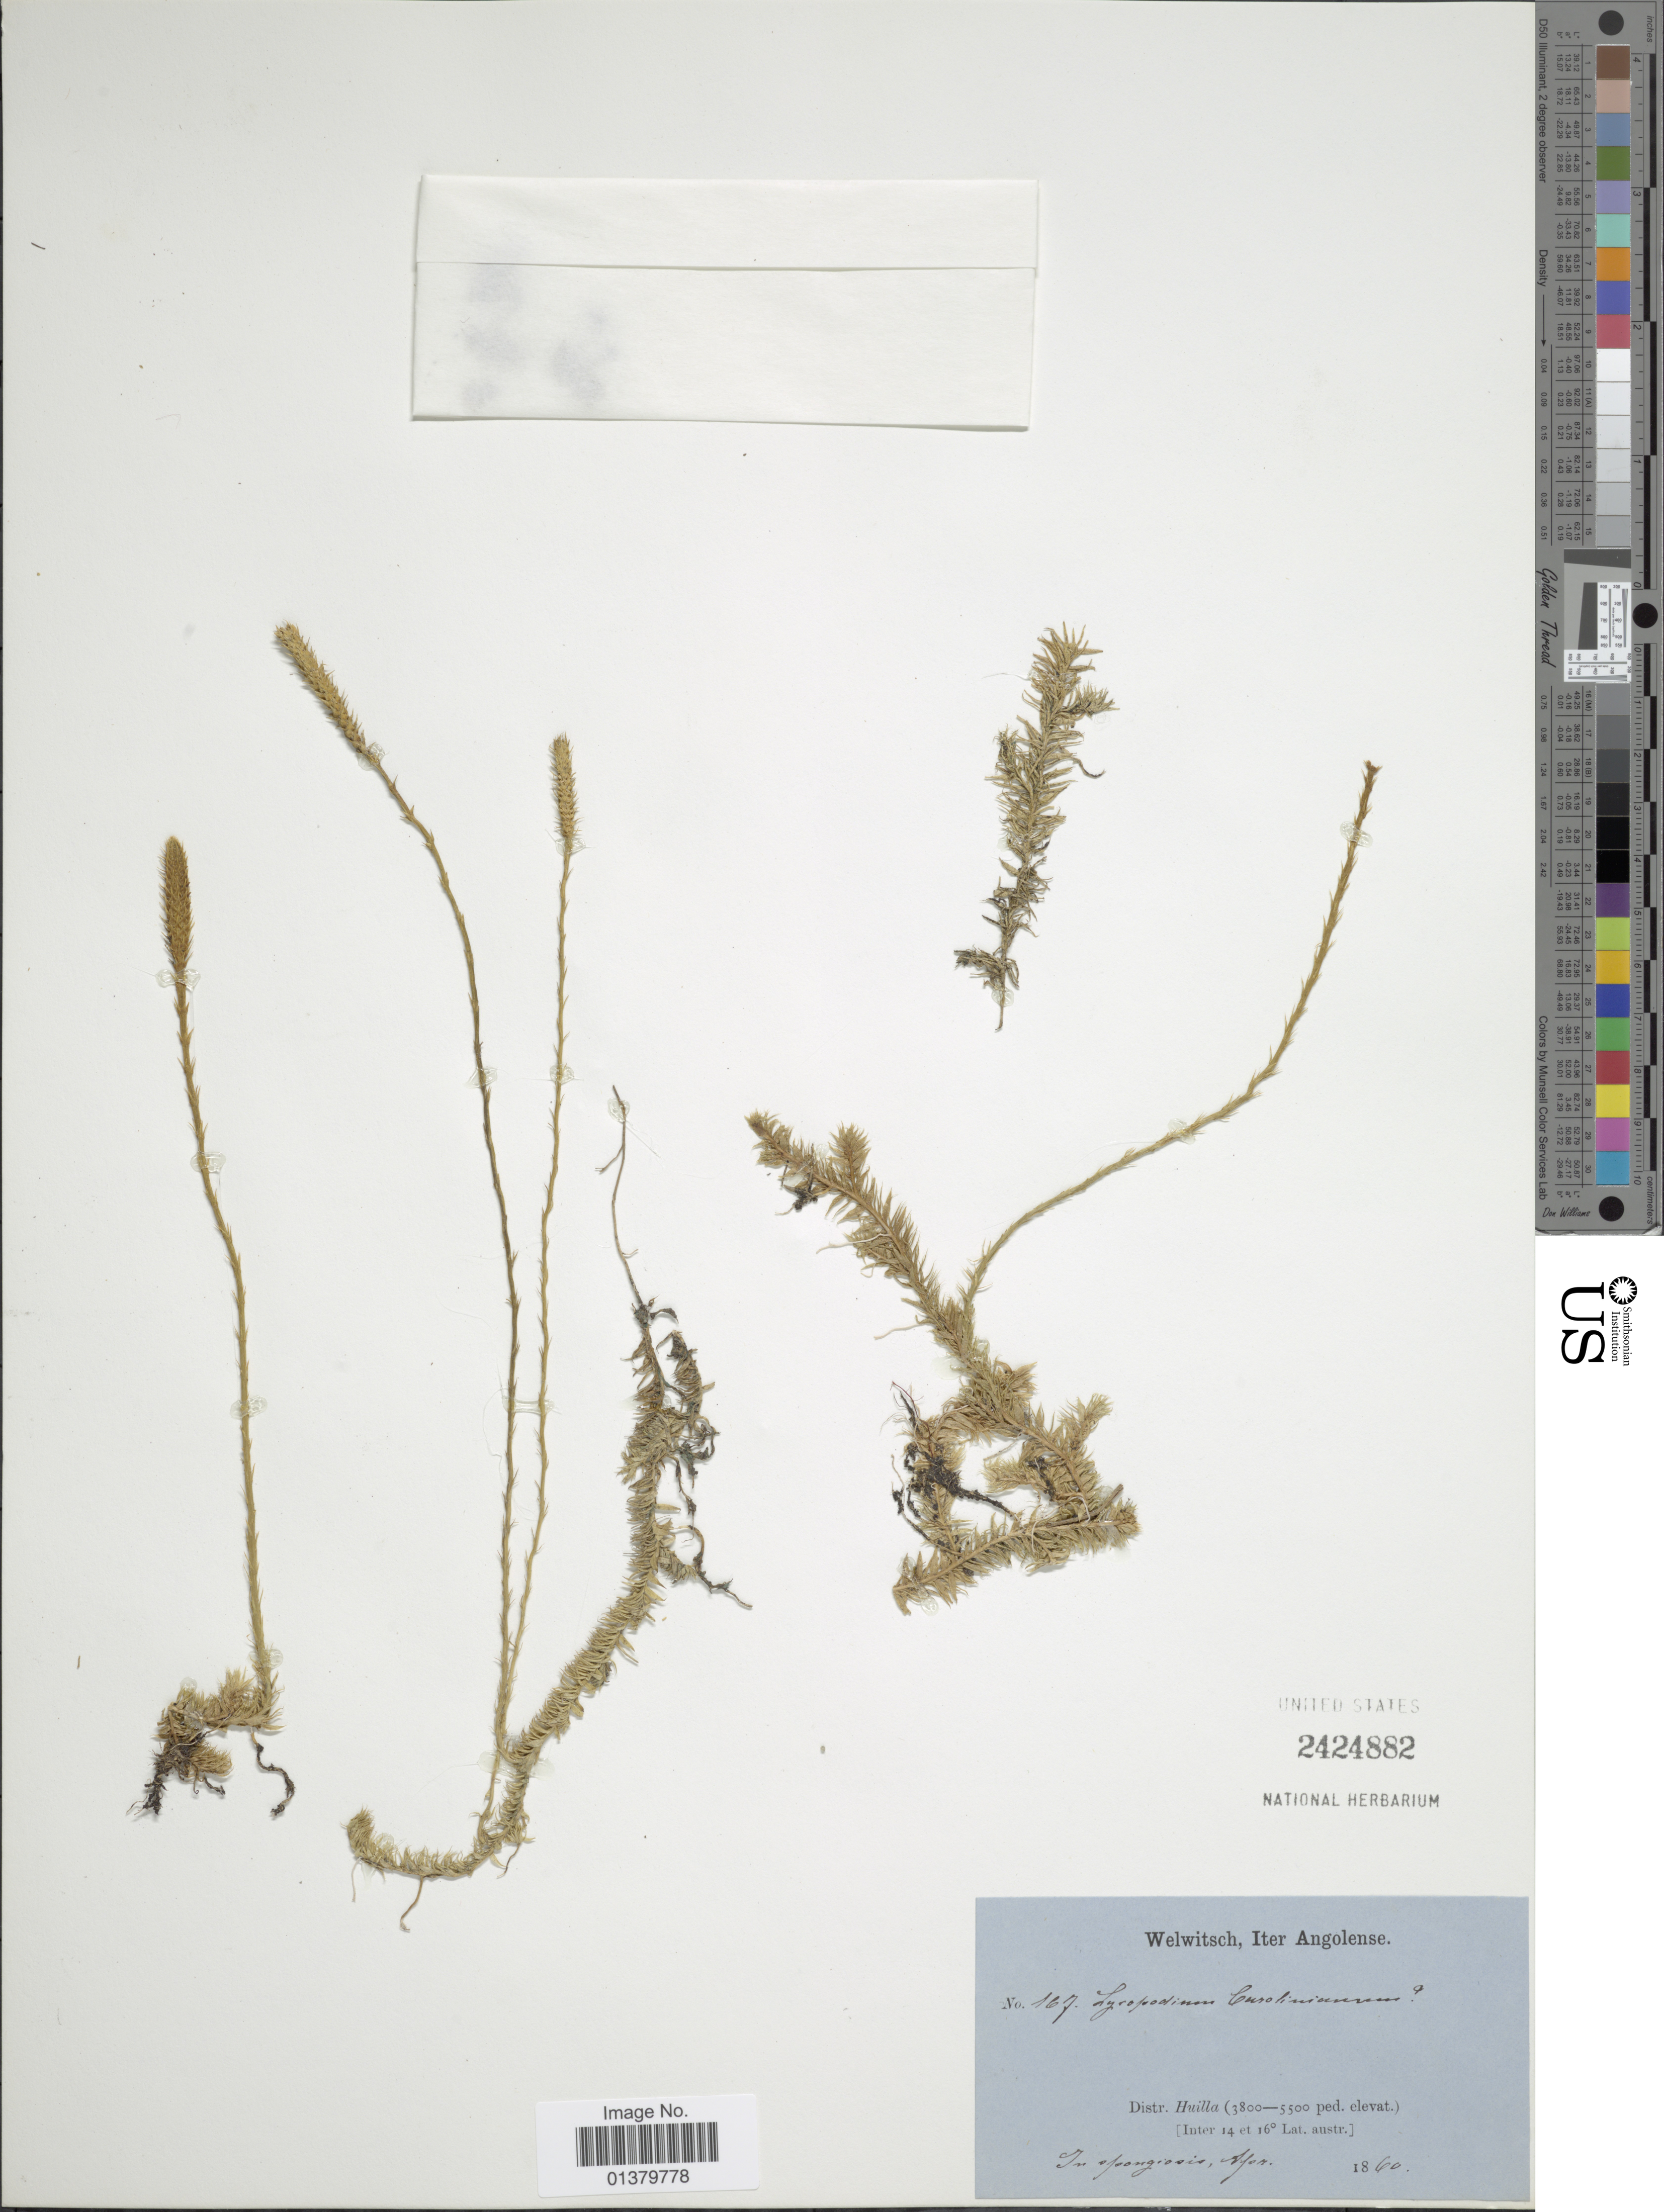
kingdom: Plantae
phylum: Tracheophyta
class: Lycopodiopsida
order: Lycopodiales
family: Lycopodiaceae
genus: Pseudolycopodiella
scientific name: Pseudolycopodiella caroliniana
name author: (L.) Holub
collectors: -. Welwitsch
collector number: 167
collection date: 1860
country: Angola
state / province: Huila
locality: Distr. Huilla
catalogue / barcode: US 2424882